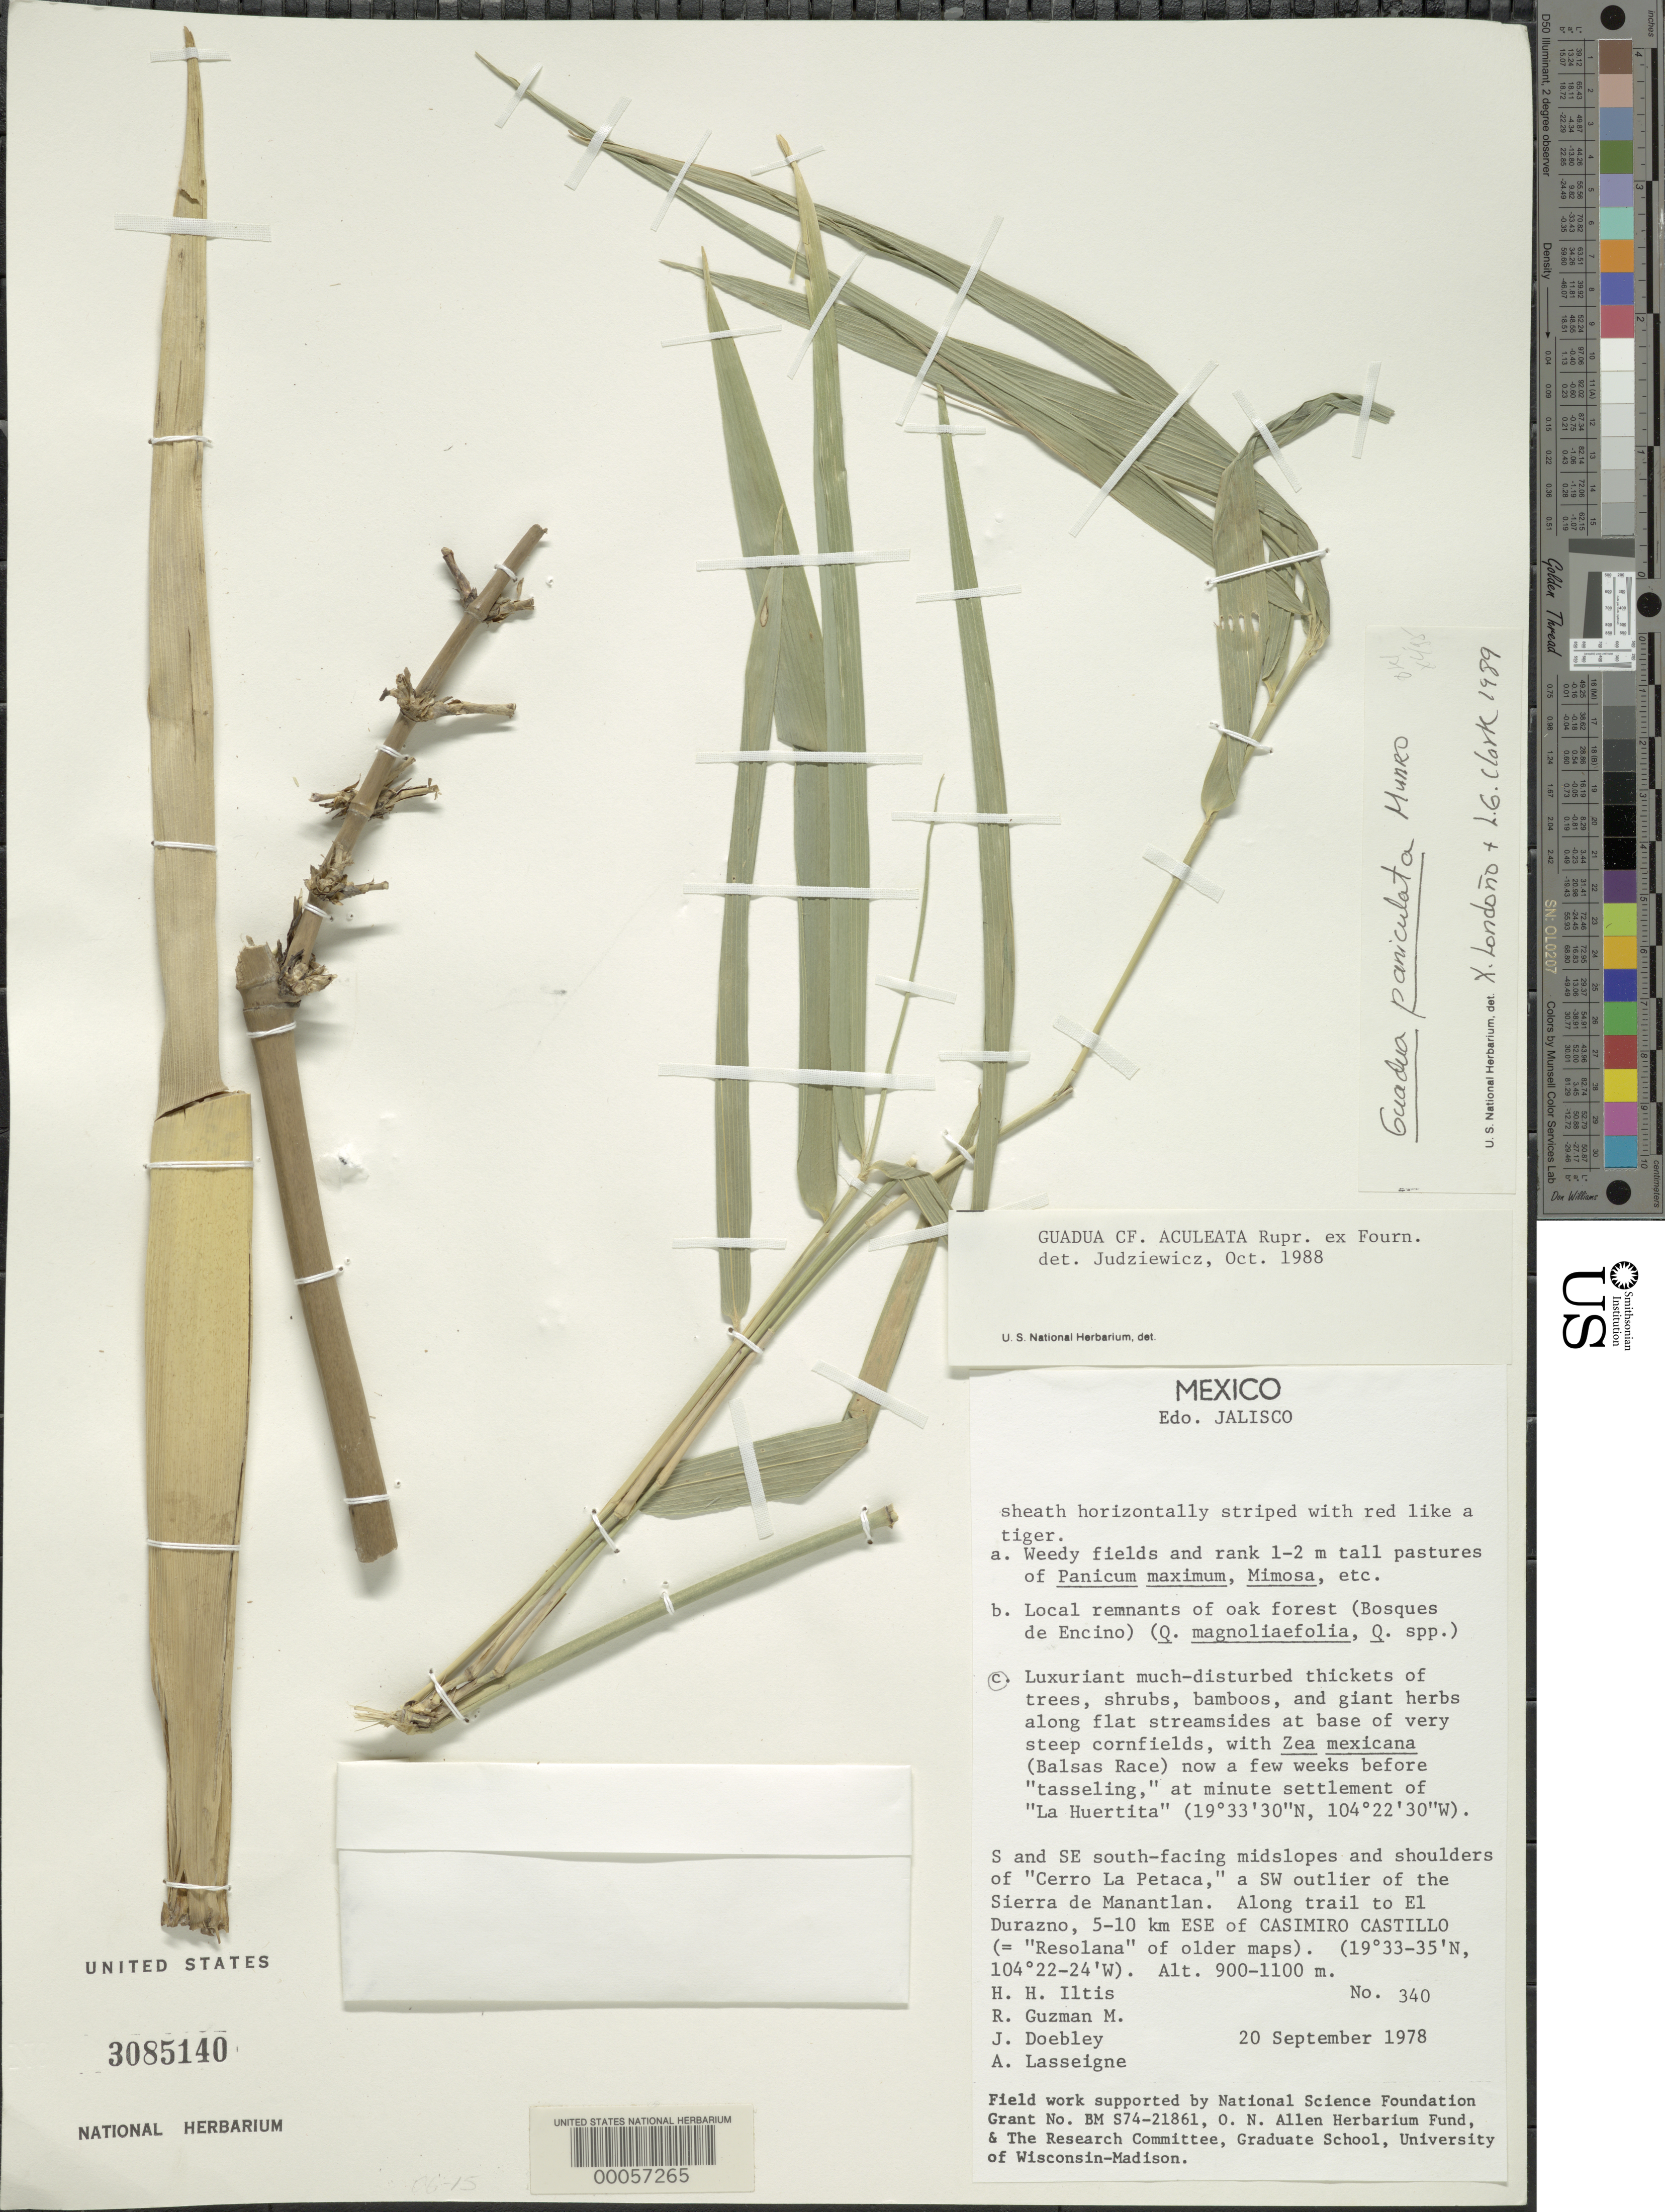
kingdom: Plantae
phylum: Tracheophyta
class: Liliopsida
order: Poales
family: Poaceae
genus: Guadua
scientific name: Guadua refracta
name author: Munro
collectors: H. H. Iltis, R. Guzman-M., J. F. Doebley & A. Lasseigne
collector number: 340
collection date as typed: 20 Sep 1978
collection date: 1978-09-20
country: Mexico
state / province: Jalisco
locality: Along trail to El Durazno, 5-10 ESE of Casimiro Castillo (=Resolana), S & SE of Cerro la Petaca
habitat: S and se s facing midslopes and shoulders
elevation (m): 900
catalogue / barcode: US 3085140